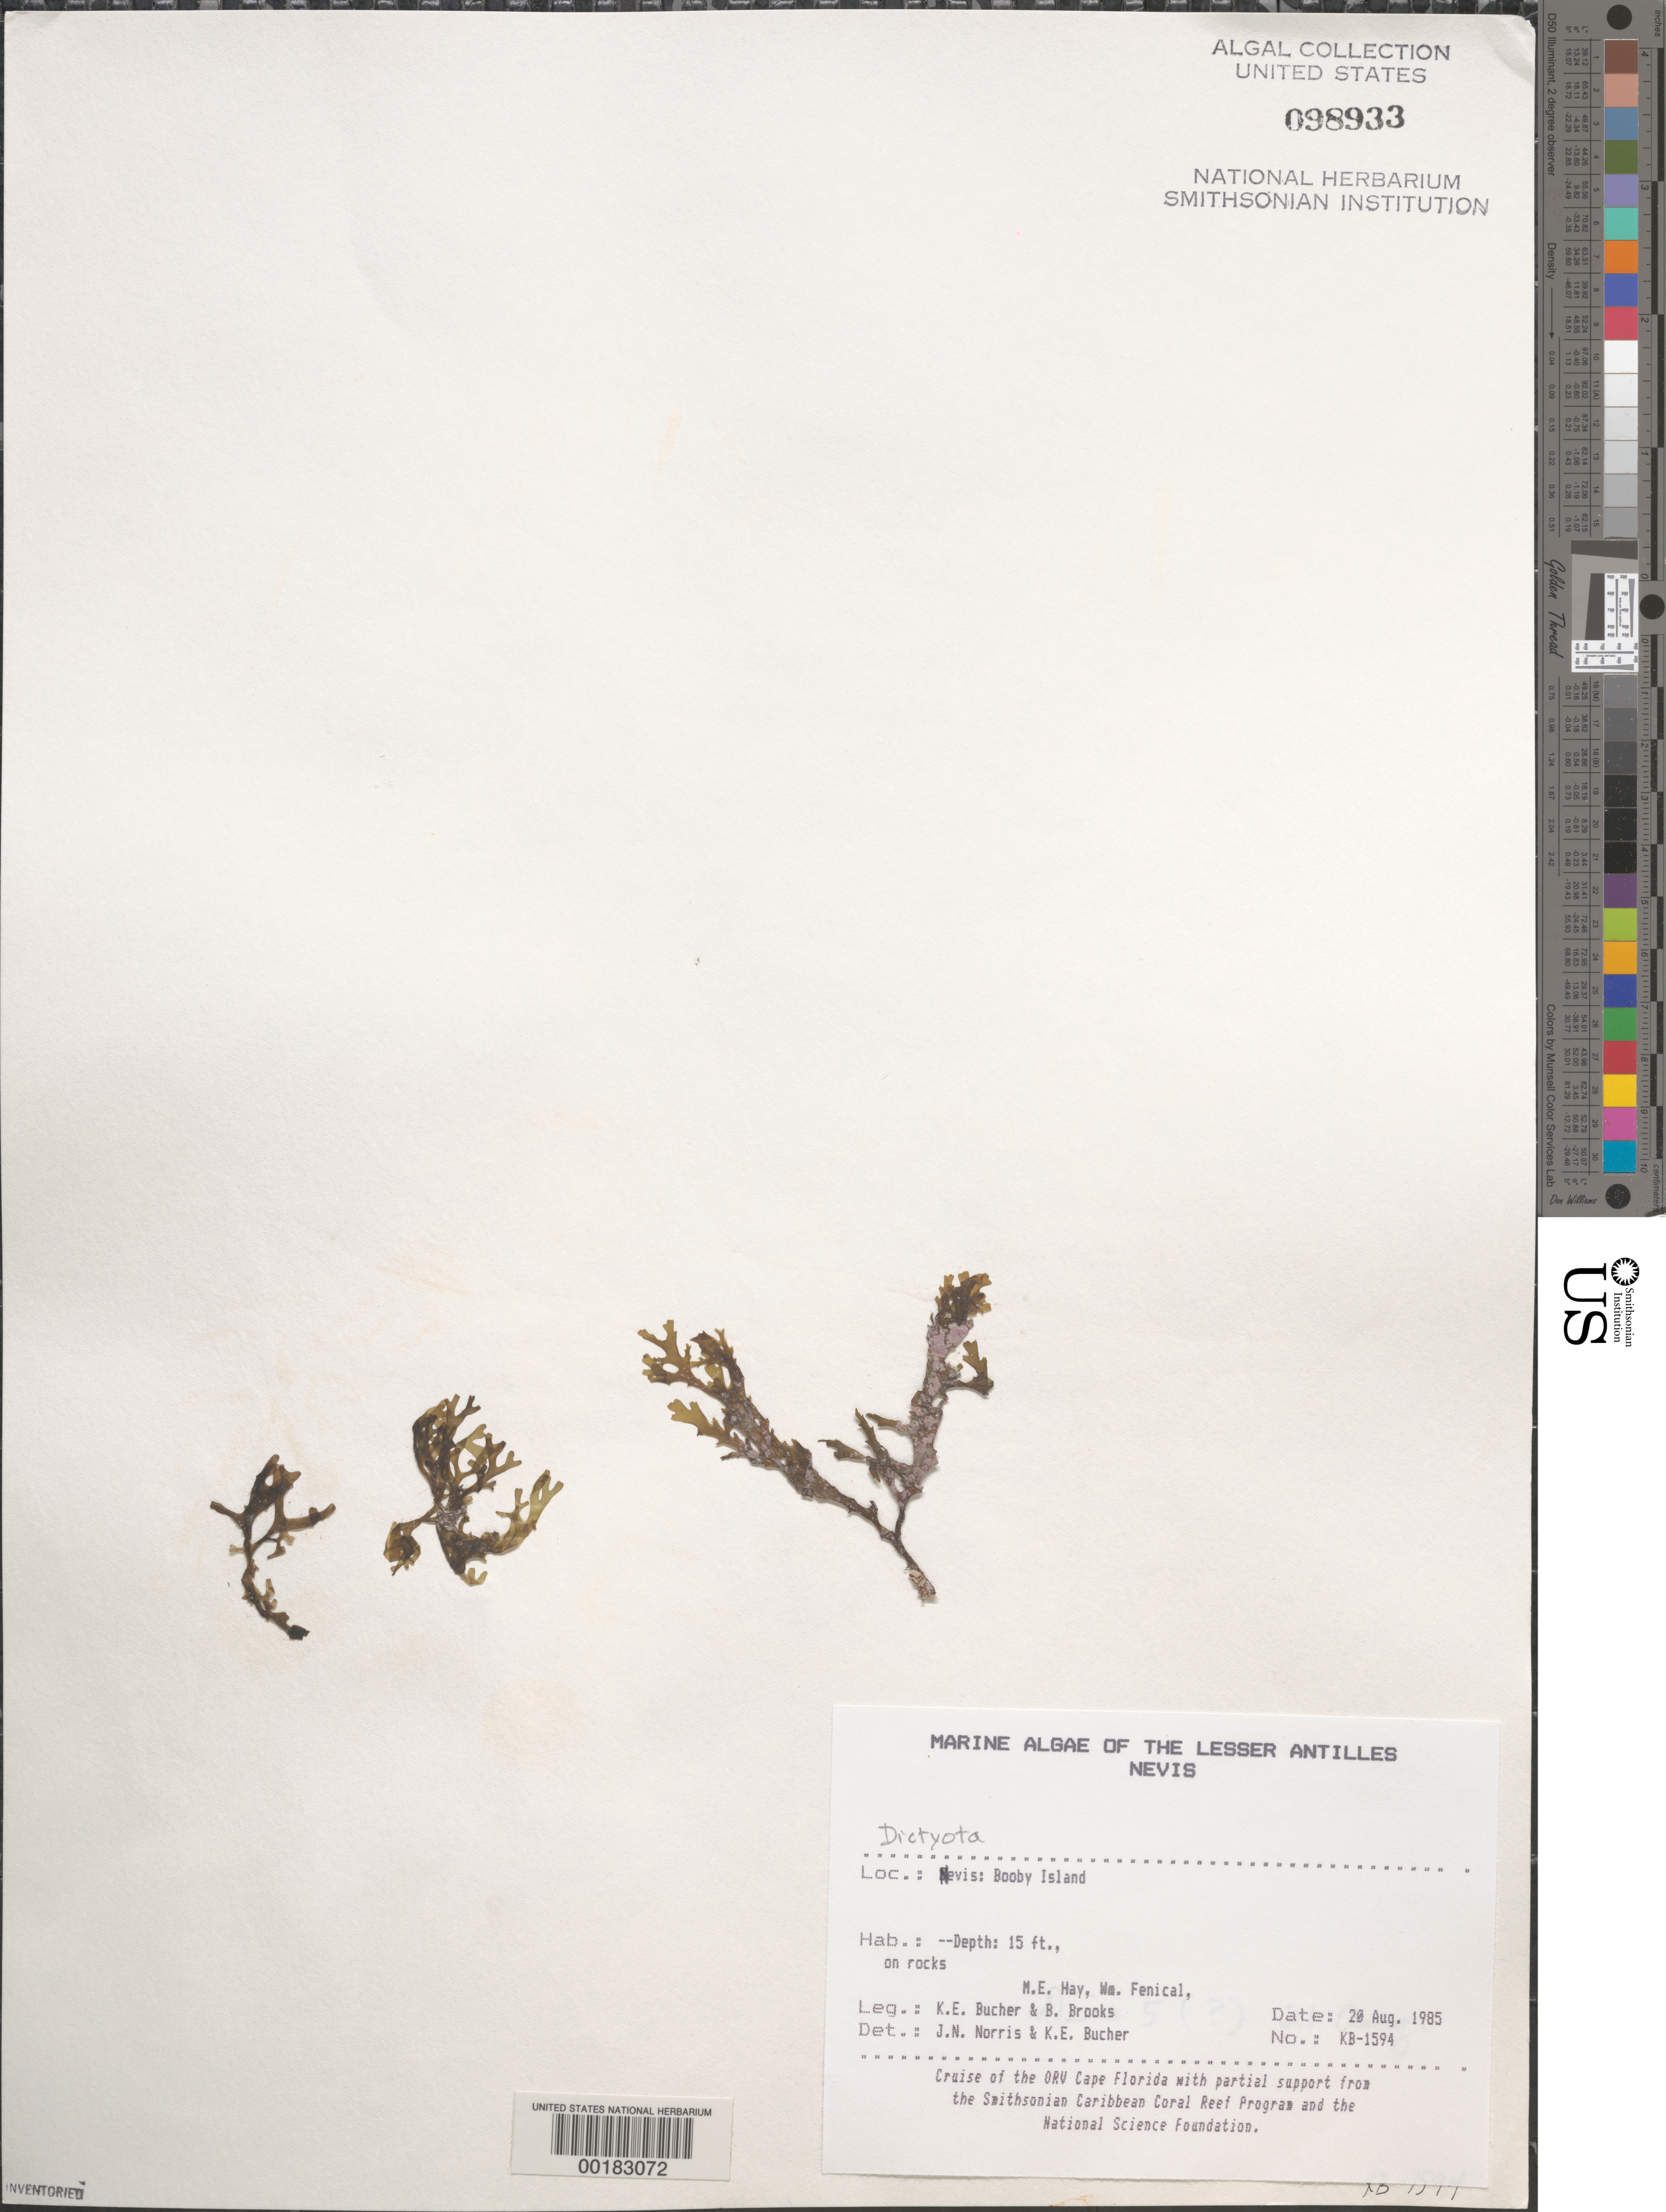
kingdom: Chromista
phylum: Ochrophyta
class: Phaeophyceae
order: Dictyotales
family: Dictyotaceae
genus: Dictyota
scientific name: Dictyota sp.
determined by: Norris, J. N.; Bucher, K. E.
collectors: K. E. Bucher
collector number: Kb-1594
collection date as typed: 20 Aug 1985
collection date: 1985-08-20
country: St. Christopher-Nevis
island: Nevis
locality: Booby Island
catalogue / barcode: US 98933